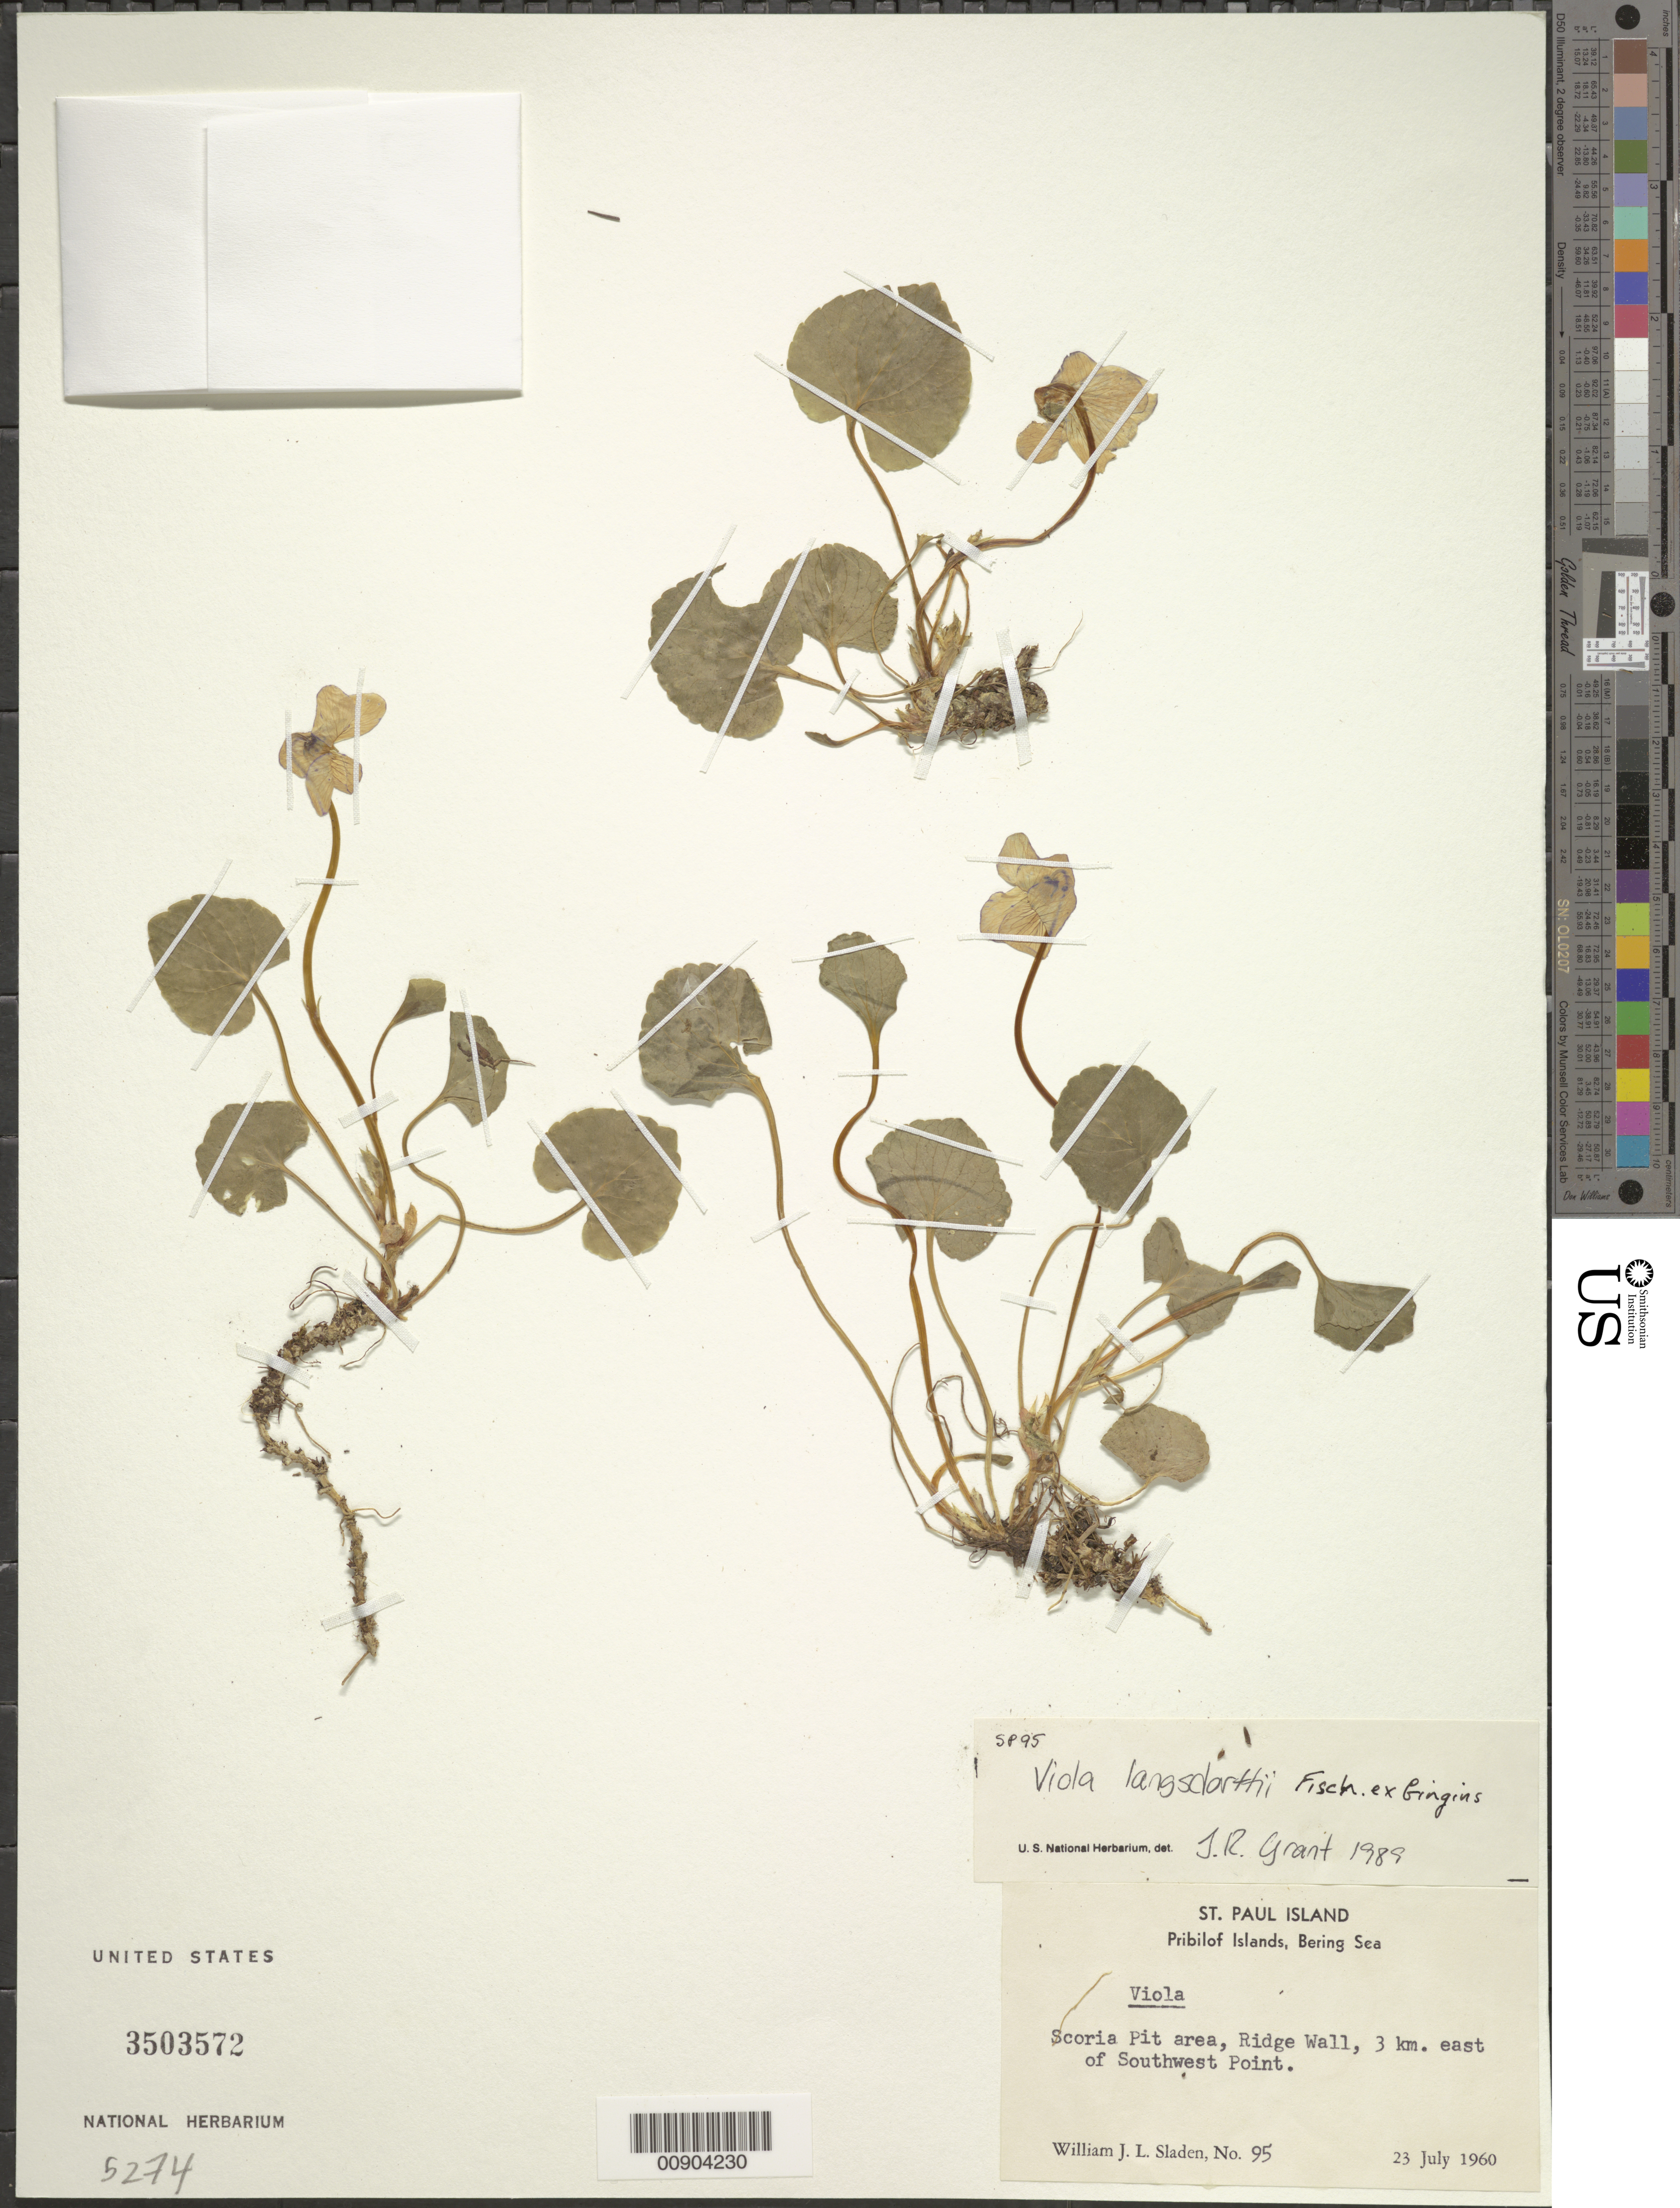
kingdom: Plantae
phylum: Tracheophyta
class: Magnoliopsida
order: Malpighiales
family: Violaceae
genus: Viola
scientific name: Viola langsdorffii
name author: Fisch. ex Ging.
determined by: Grant, J. R., (SWITZERLAND)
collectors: W. Sladen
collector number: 95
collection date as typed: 23 Jul 1960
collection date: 1960-07-23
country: United States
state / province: Alaska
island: St. Paul Island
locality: St. Paul Island. Scoria Pit Area, Ridge Wall, 3 km. east of Southwest Point., Bering Sea, Pribilof Islands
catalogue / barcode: US 3503572